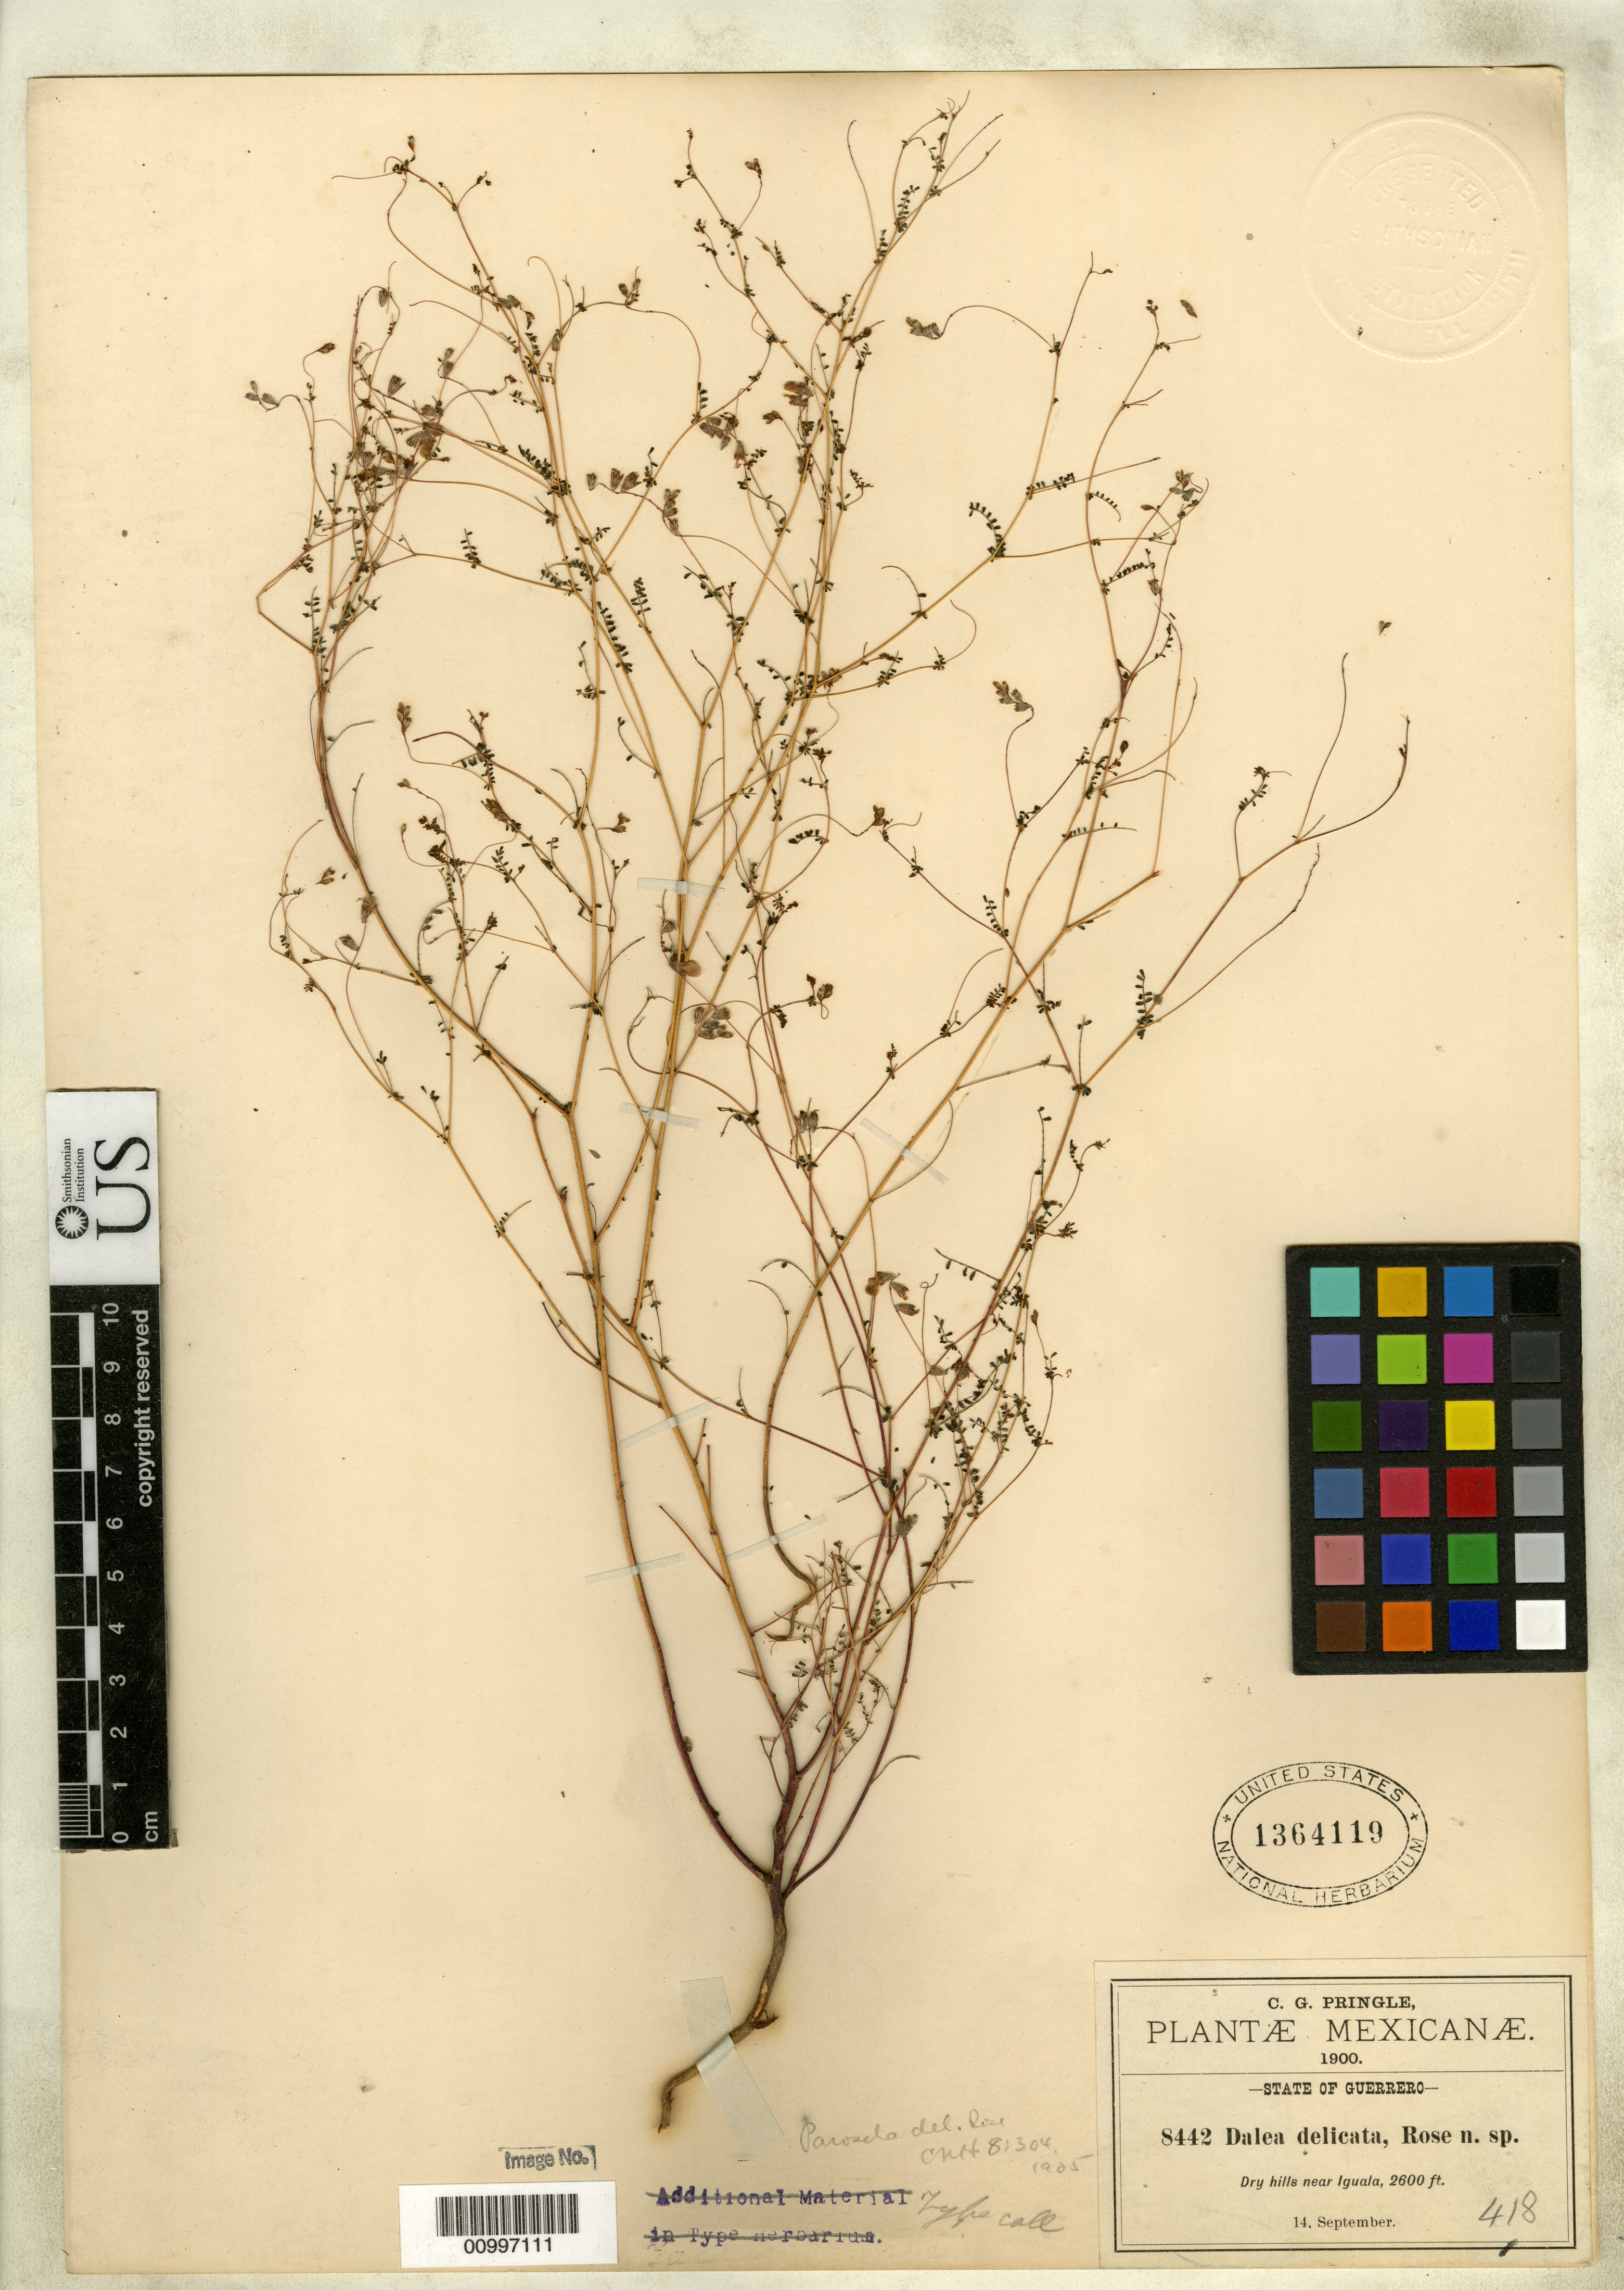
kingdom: Plantae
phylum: Tracheophyta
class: Magnoliopsida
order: Fabales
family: Fabaceae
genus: Parosela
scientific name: Parosela delicata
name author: Rose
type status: Isotype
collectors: C. G. Pringle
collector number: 8442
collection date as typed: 14 Sep 1900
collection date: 1900-09-14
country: Mexico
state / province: Guerrero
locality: Near Iguala.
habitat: Dry hills.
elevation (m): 792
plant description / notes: From the herbarium of J. Donnell Smith.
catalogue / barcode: US 1364119